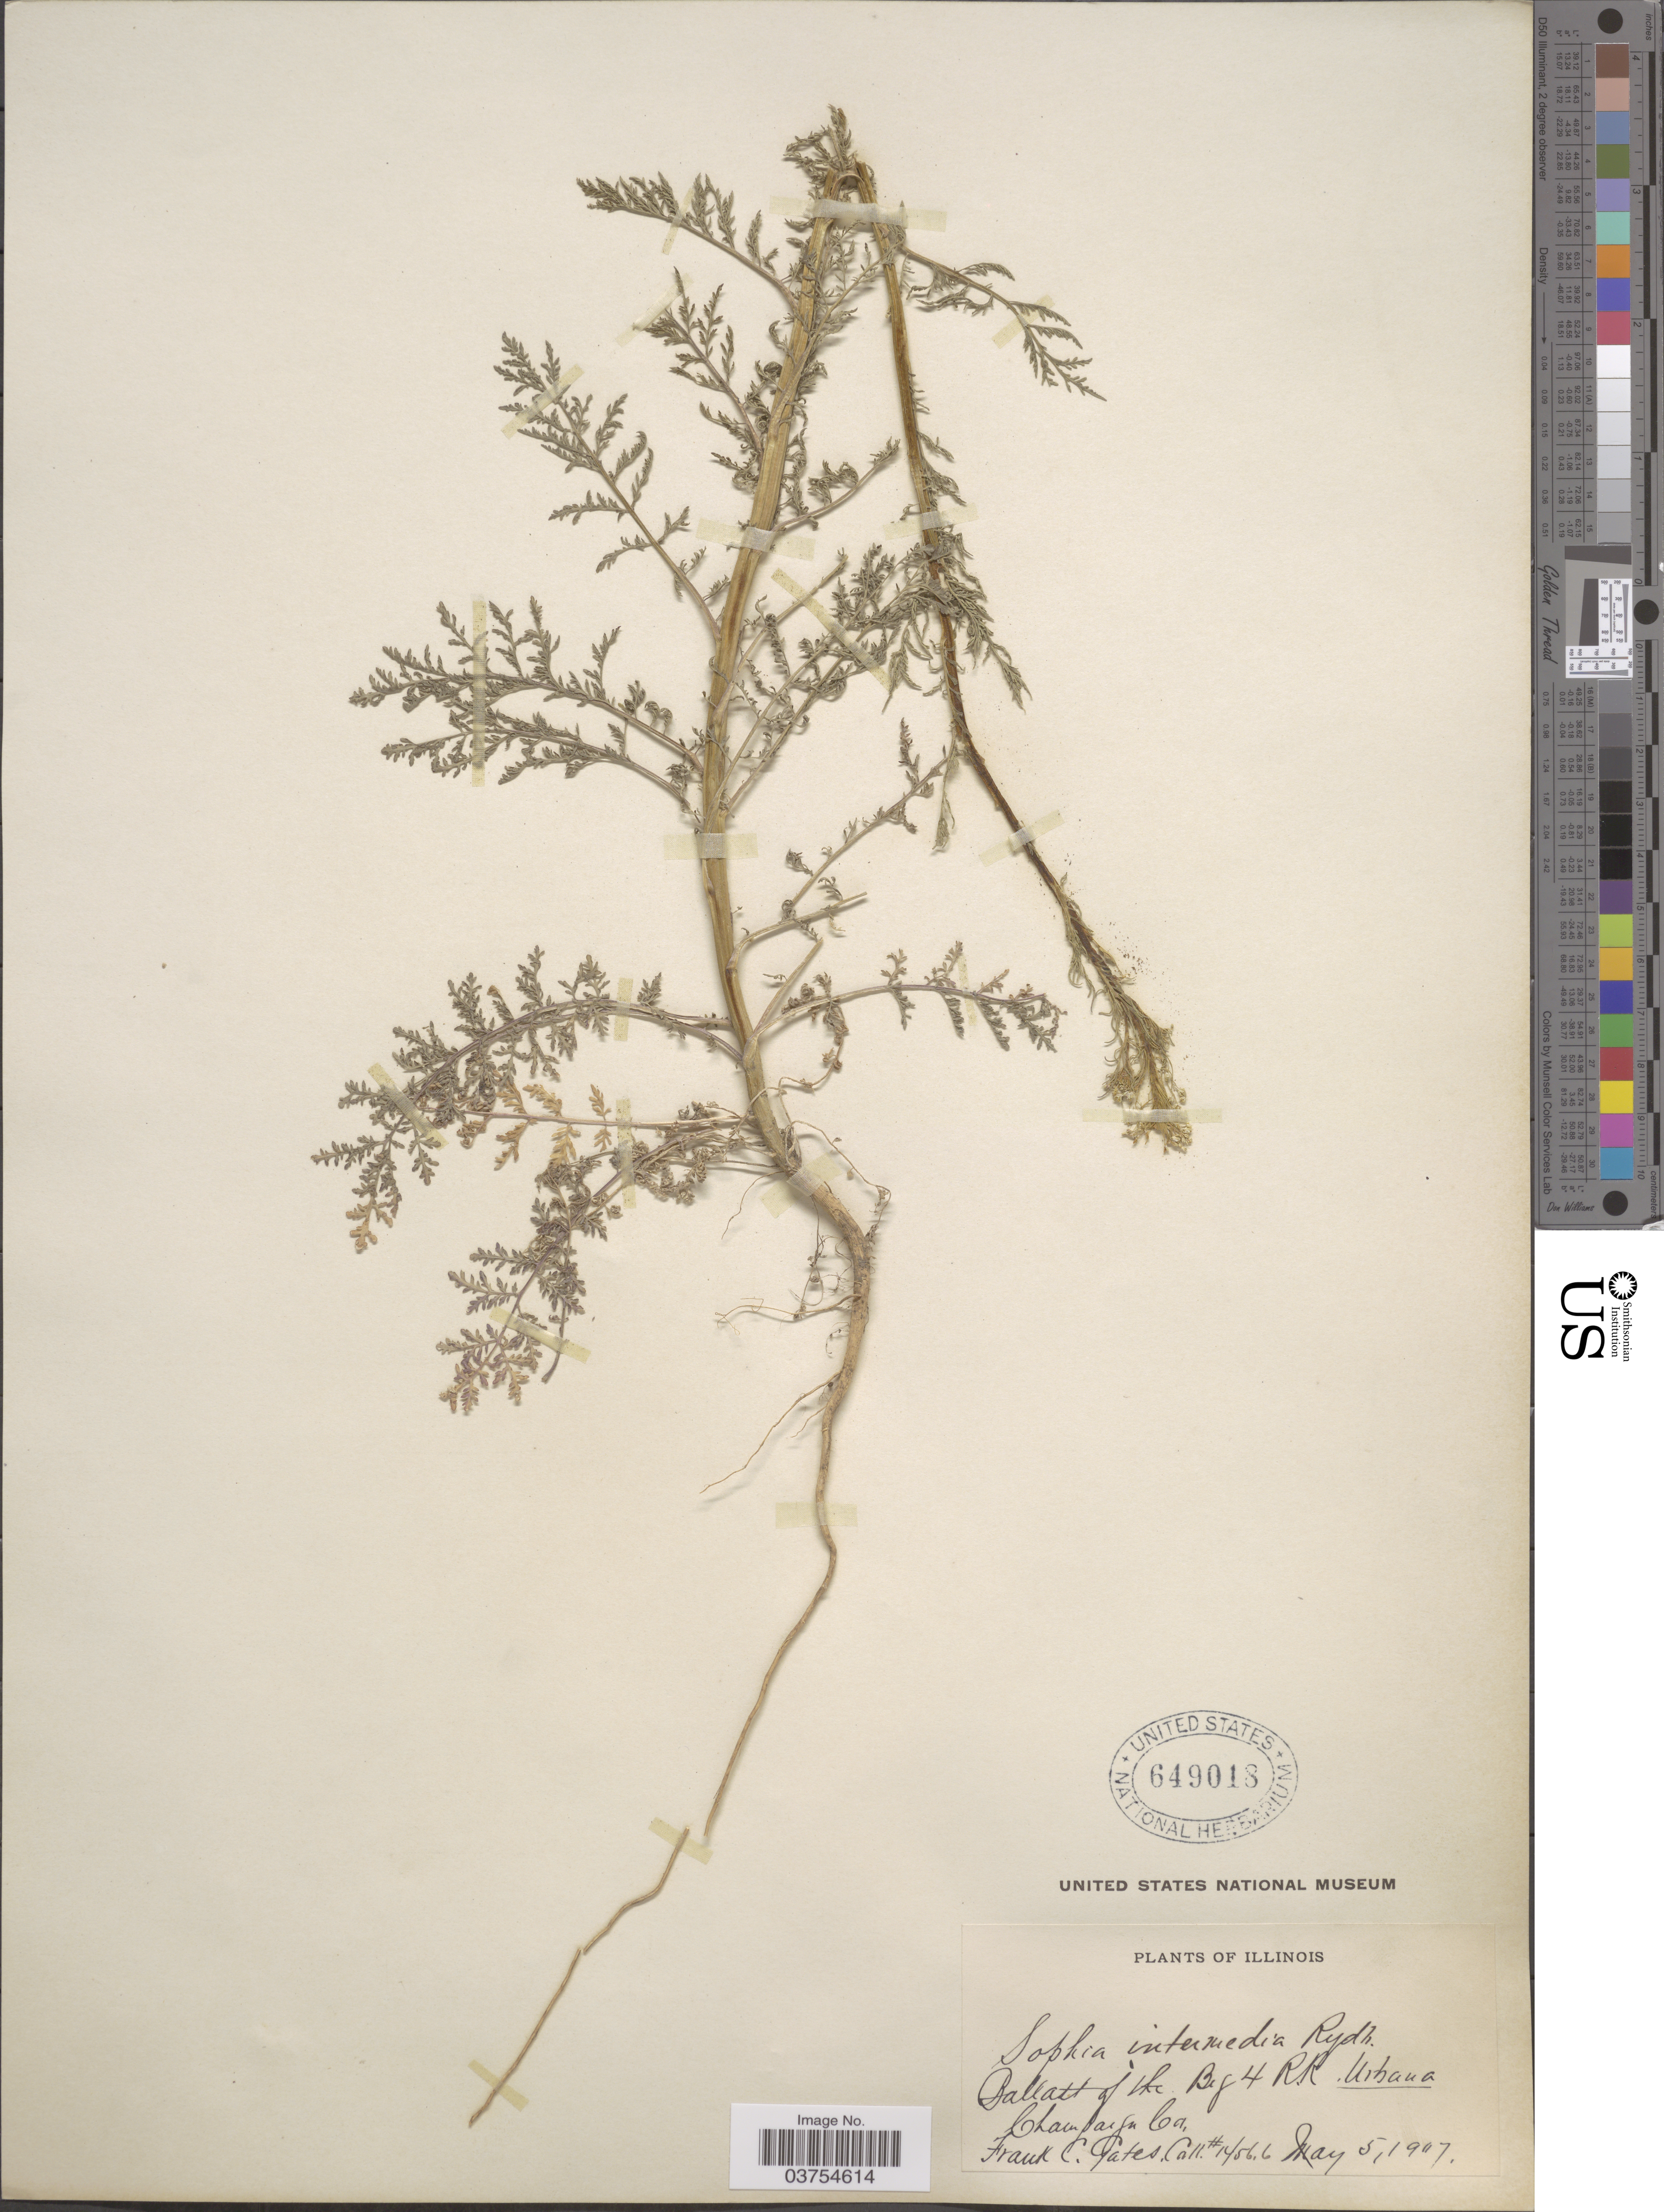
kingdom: Plantae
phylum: Tracheophyta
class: Magnoliopsida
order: Brassicales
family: Brassicaceae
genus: Descurainia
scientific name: Descurainia pinnata var. brachycarpa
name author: (Richardson) Fernald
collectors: F. C. Gates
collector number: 14566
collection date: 1907-05-05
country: United States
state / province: Illinois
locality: Ballast of the Big 4 R. R. Urbana. Champaign Co.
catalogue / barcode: US 649018